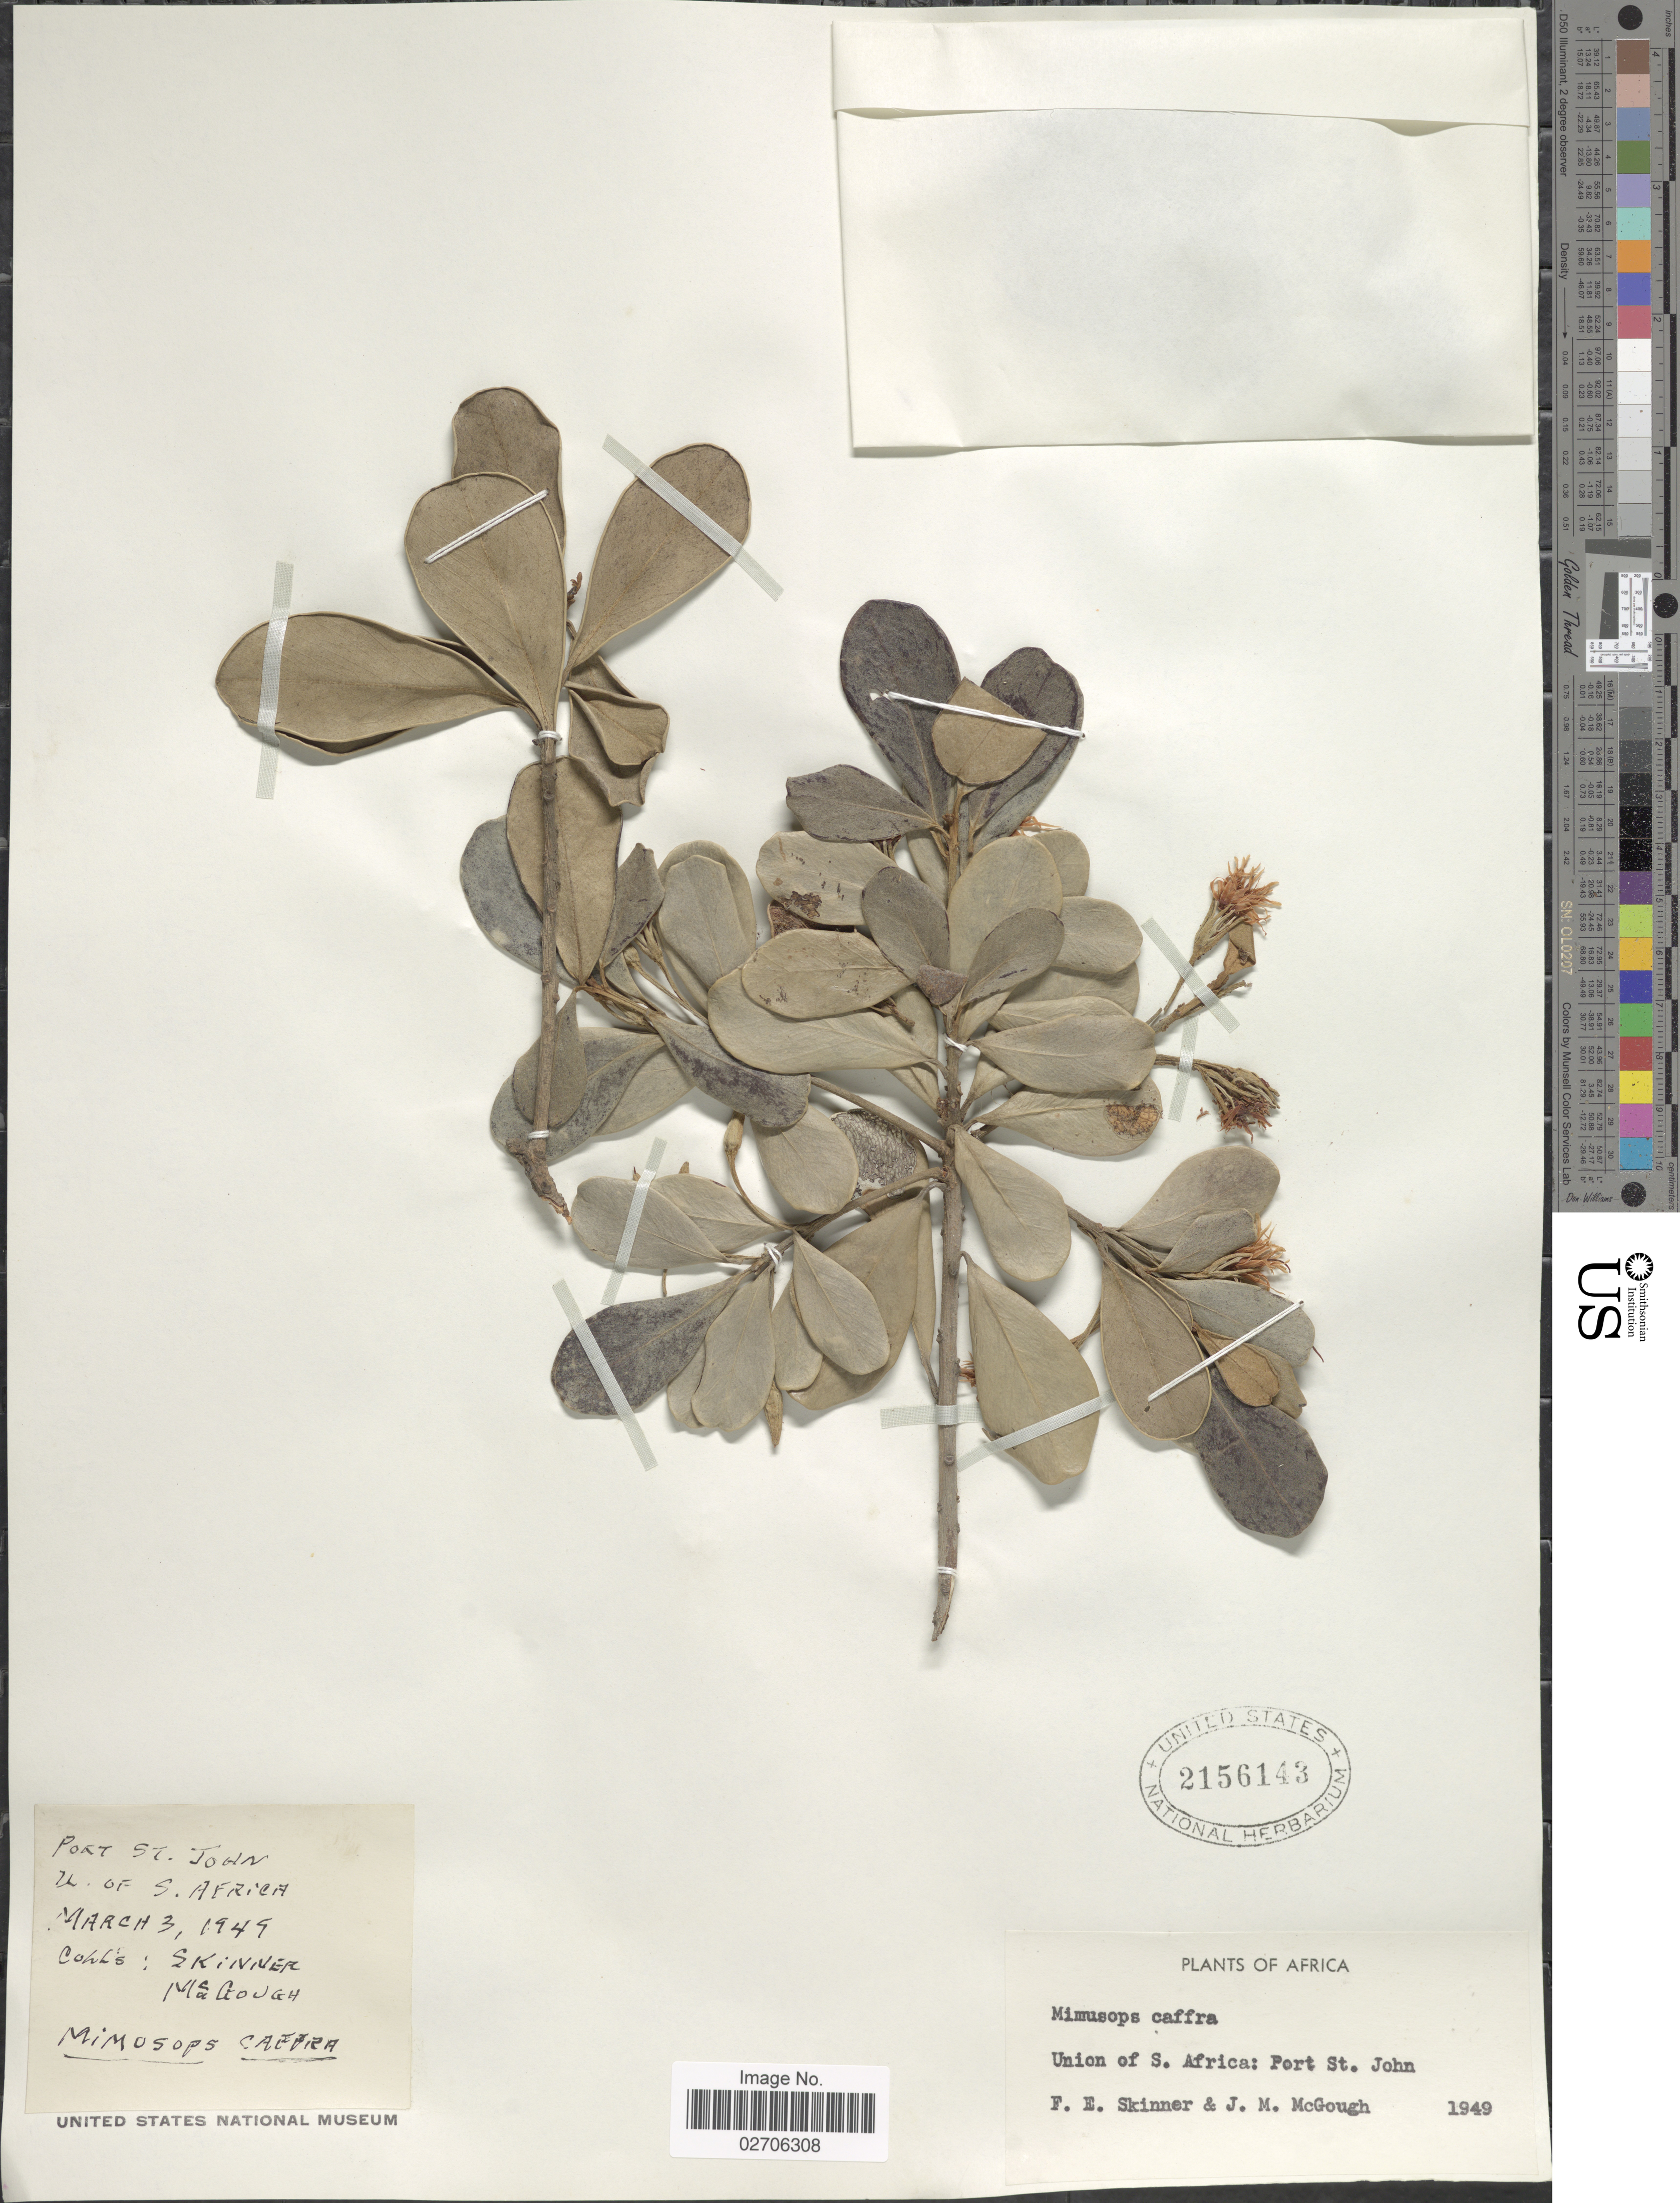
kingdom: Plantae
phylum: Tracheophyta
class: Magnoliopsida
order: Ericales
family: Sapotaceae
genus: Mimusops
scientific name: Mimusops caffra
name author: E. Mey. ex A. DC.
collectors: F. Skinner & J. Mcgough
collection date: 1949-03-03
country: South Africa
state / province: Eastern Cape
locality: Union of S. Africa: Port St. John.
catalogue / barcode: US 2156143